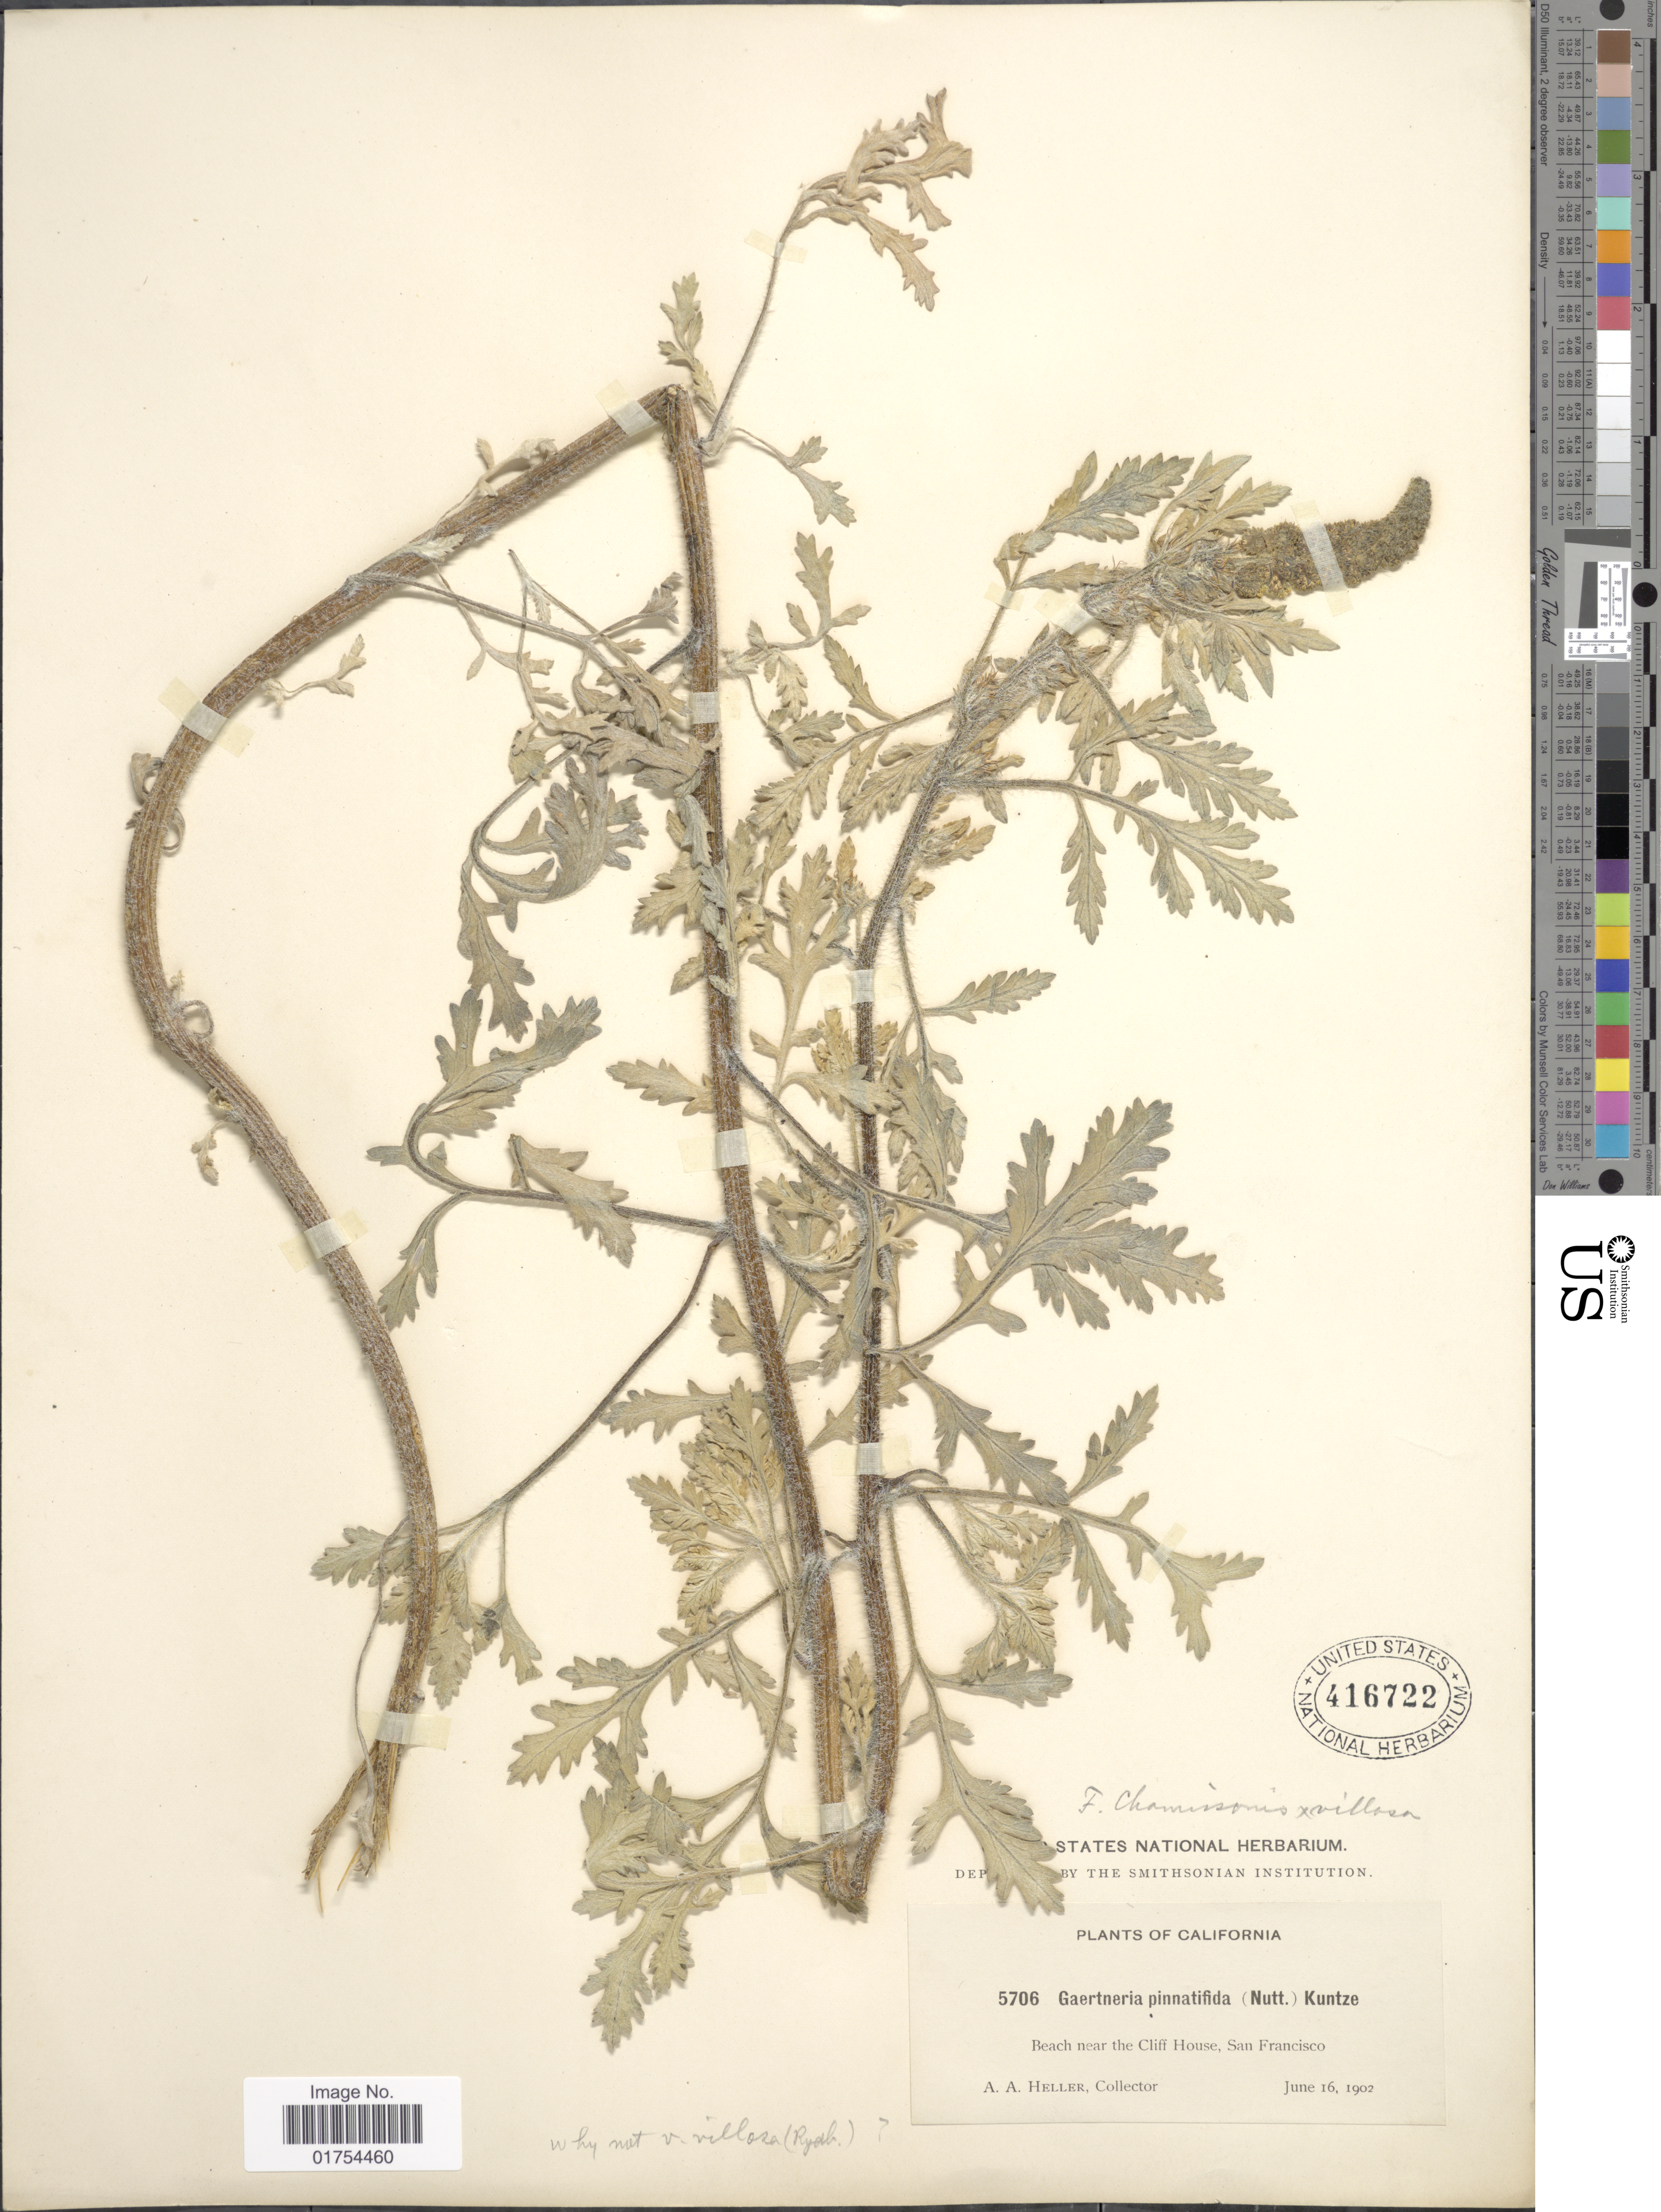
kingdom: Plantae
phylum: Tracheophyta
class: Magnoliopsida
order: Asterales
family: Asteraceae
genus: Franseria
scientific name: Franseria bipinnatifida subsp. villosa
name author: (Rydb.) Eastw.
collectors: A. A. Heller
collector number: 5706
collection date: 1902-06-16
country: United States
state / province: California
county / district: San Francisco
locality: Beach near the Cliff House, San Francisco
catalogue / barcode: US 416722